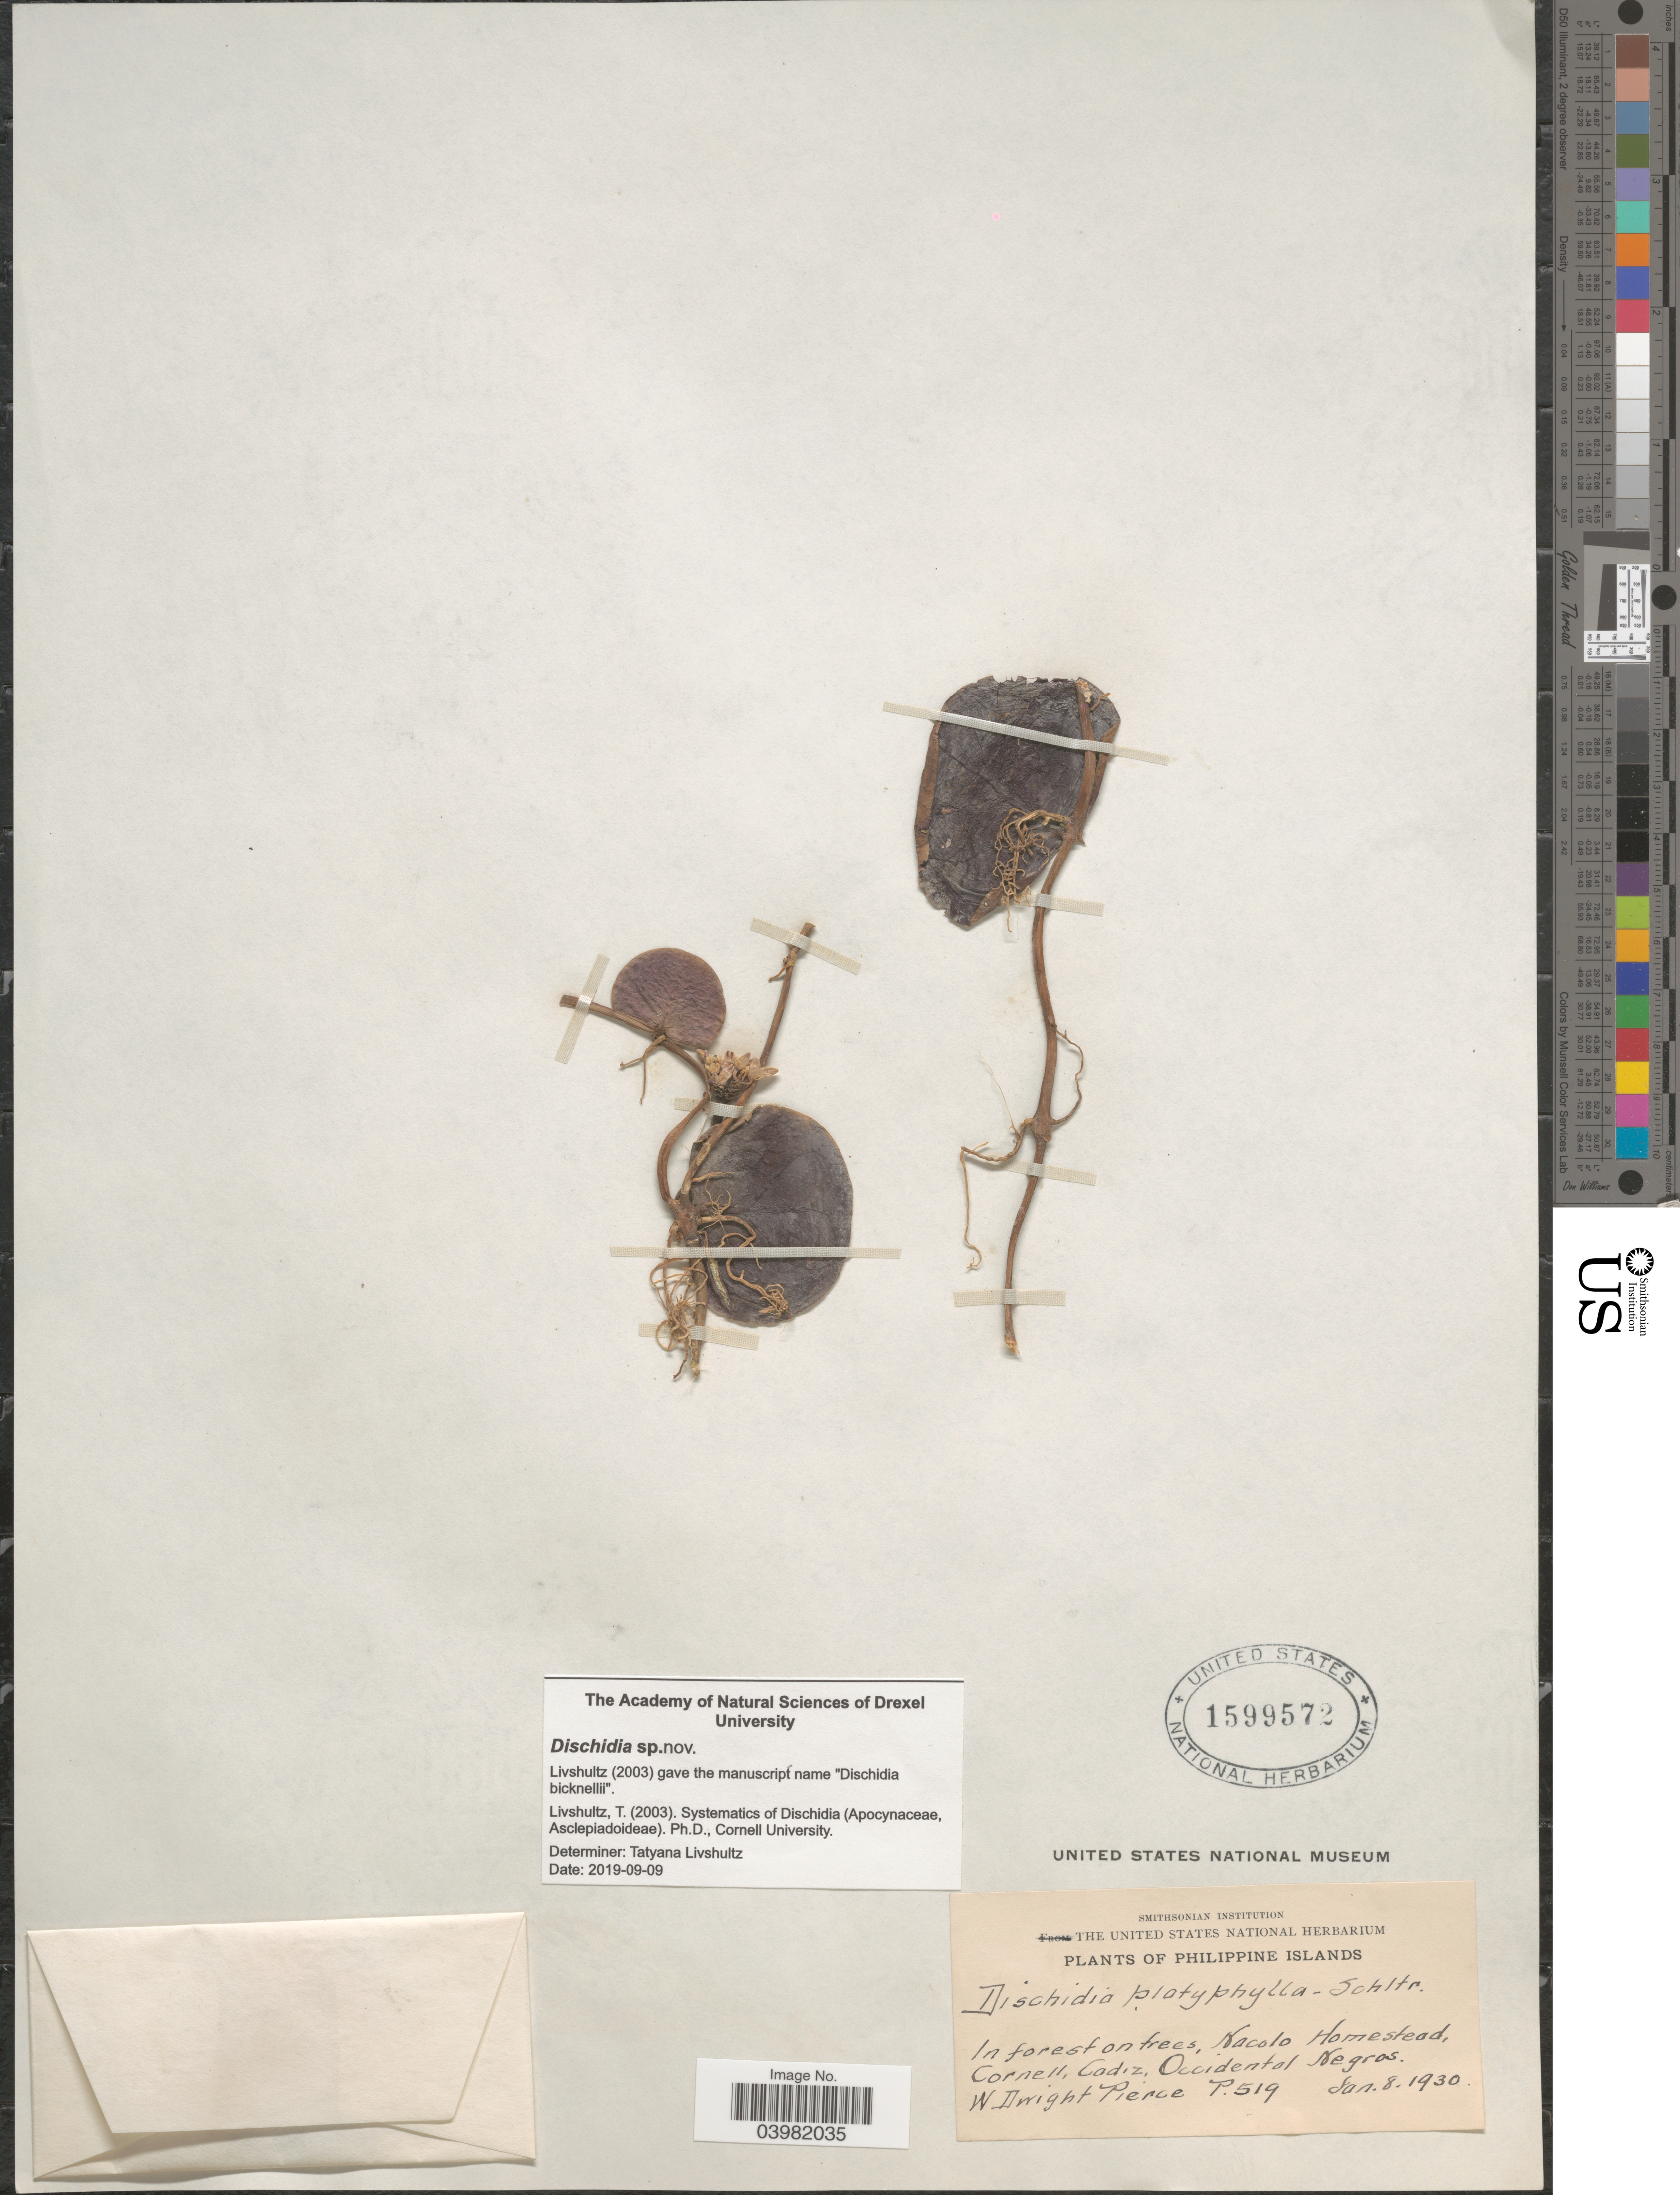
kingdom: Plantae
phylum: Tracheophyta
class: Magnoliopsida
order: Gentianales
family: Apocynaceae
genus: Dischidia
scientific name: Dischidia sp.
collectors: W. Pierce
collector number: P 519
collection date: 1930-01-08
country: Philippines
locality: Nacolo Homestead, Cornell, Cadiz, Occidental Negros.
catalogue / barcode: US 1599572